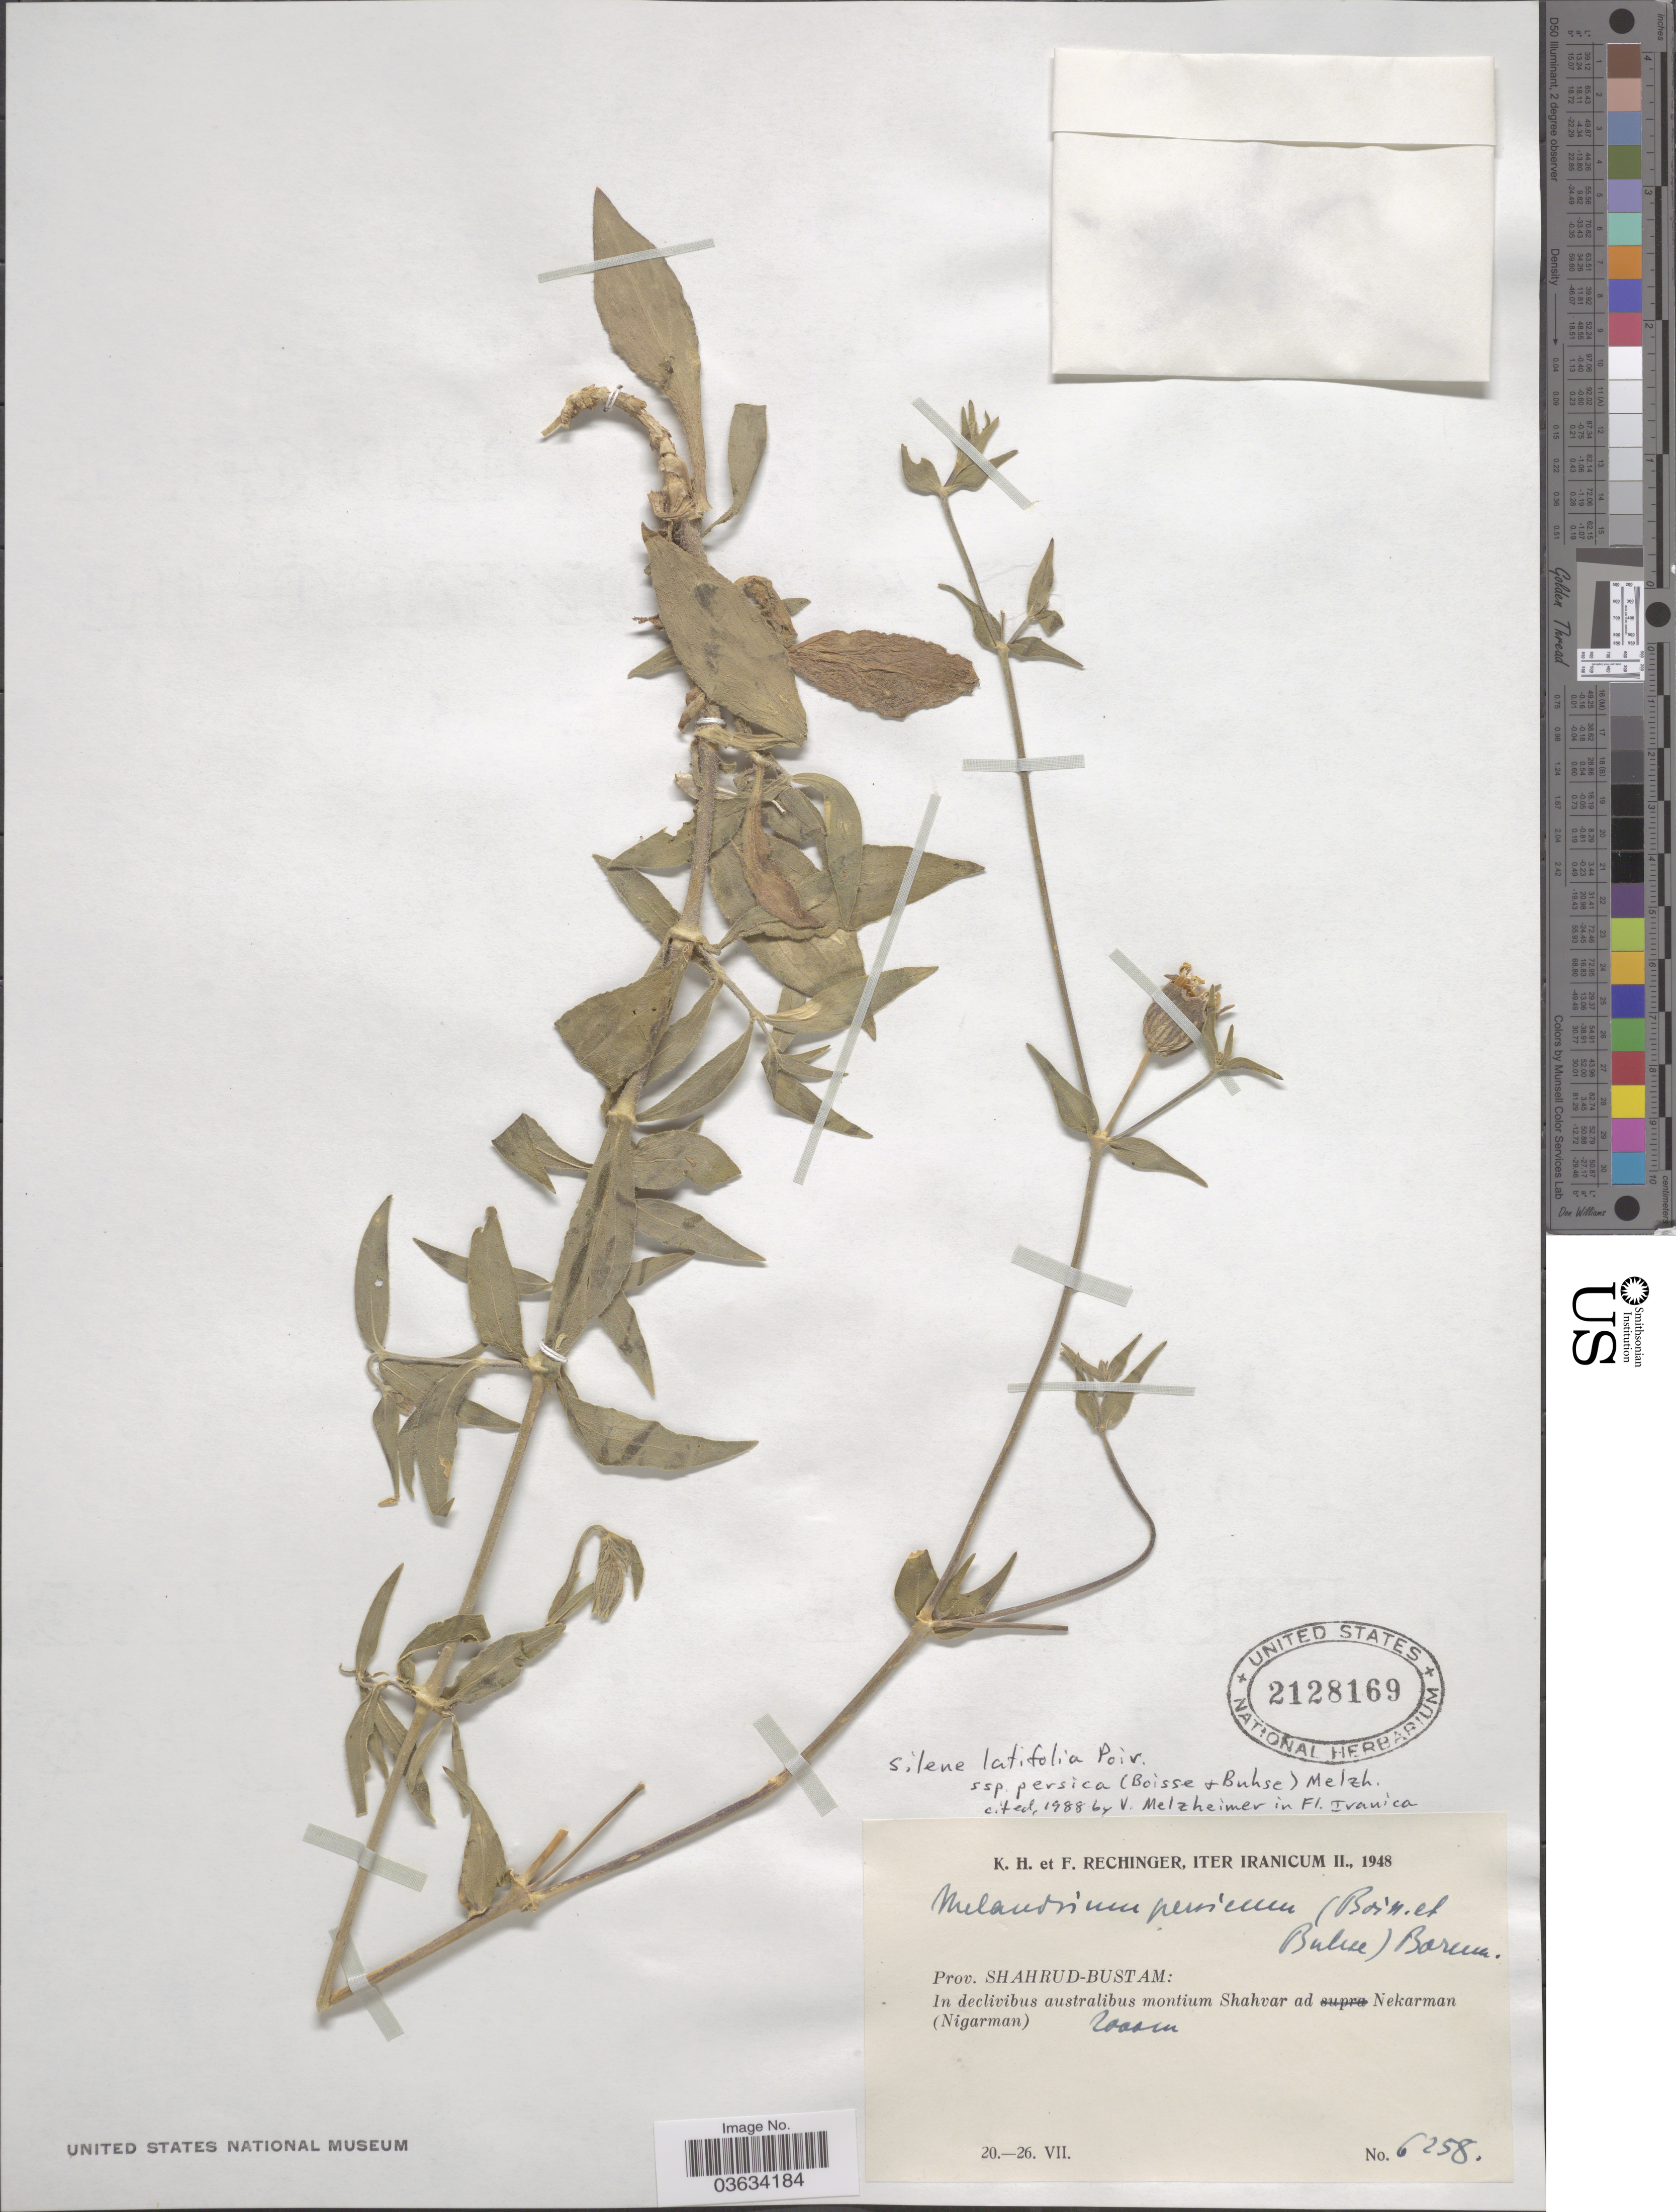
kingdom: Plantae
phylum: Tracheophyta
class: Magnoliopsida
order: Caryophyllales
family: Caryophyllaceae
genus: Silene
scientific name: Silene latifolia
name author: Poir.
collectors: K. H. Rechinger & F. Rechinger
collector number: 6258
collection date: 1948-07-20/1948-07-26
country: Iran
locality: Prov. Shahrud-Bustam. In declivibus australibus montium Shahvar ad Nekarman (Nigarman).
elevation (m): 2000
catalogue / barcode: US 2128169